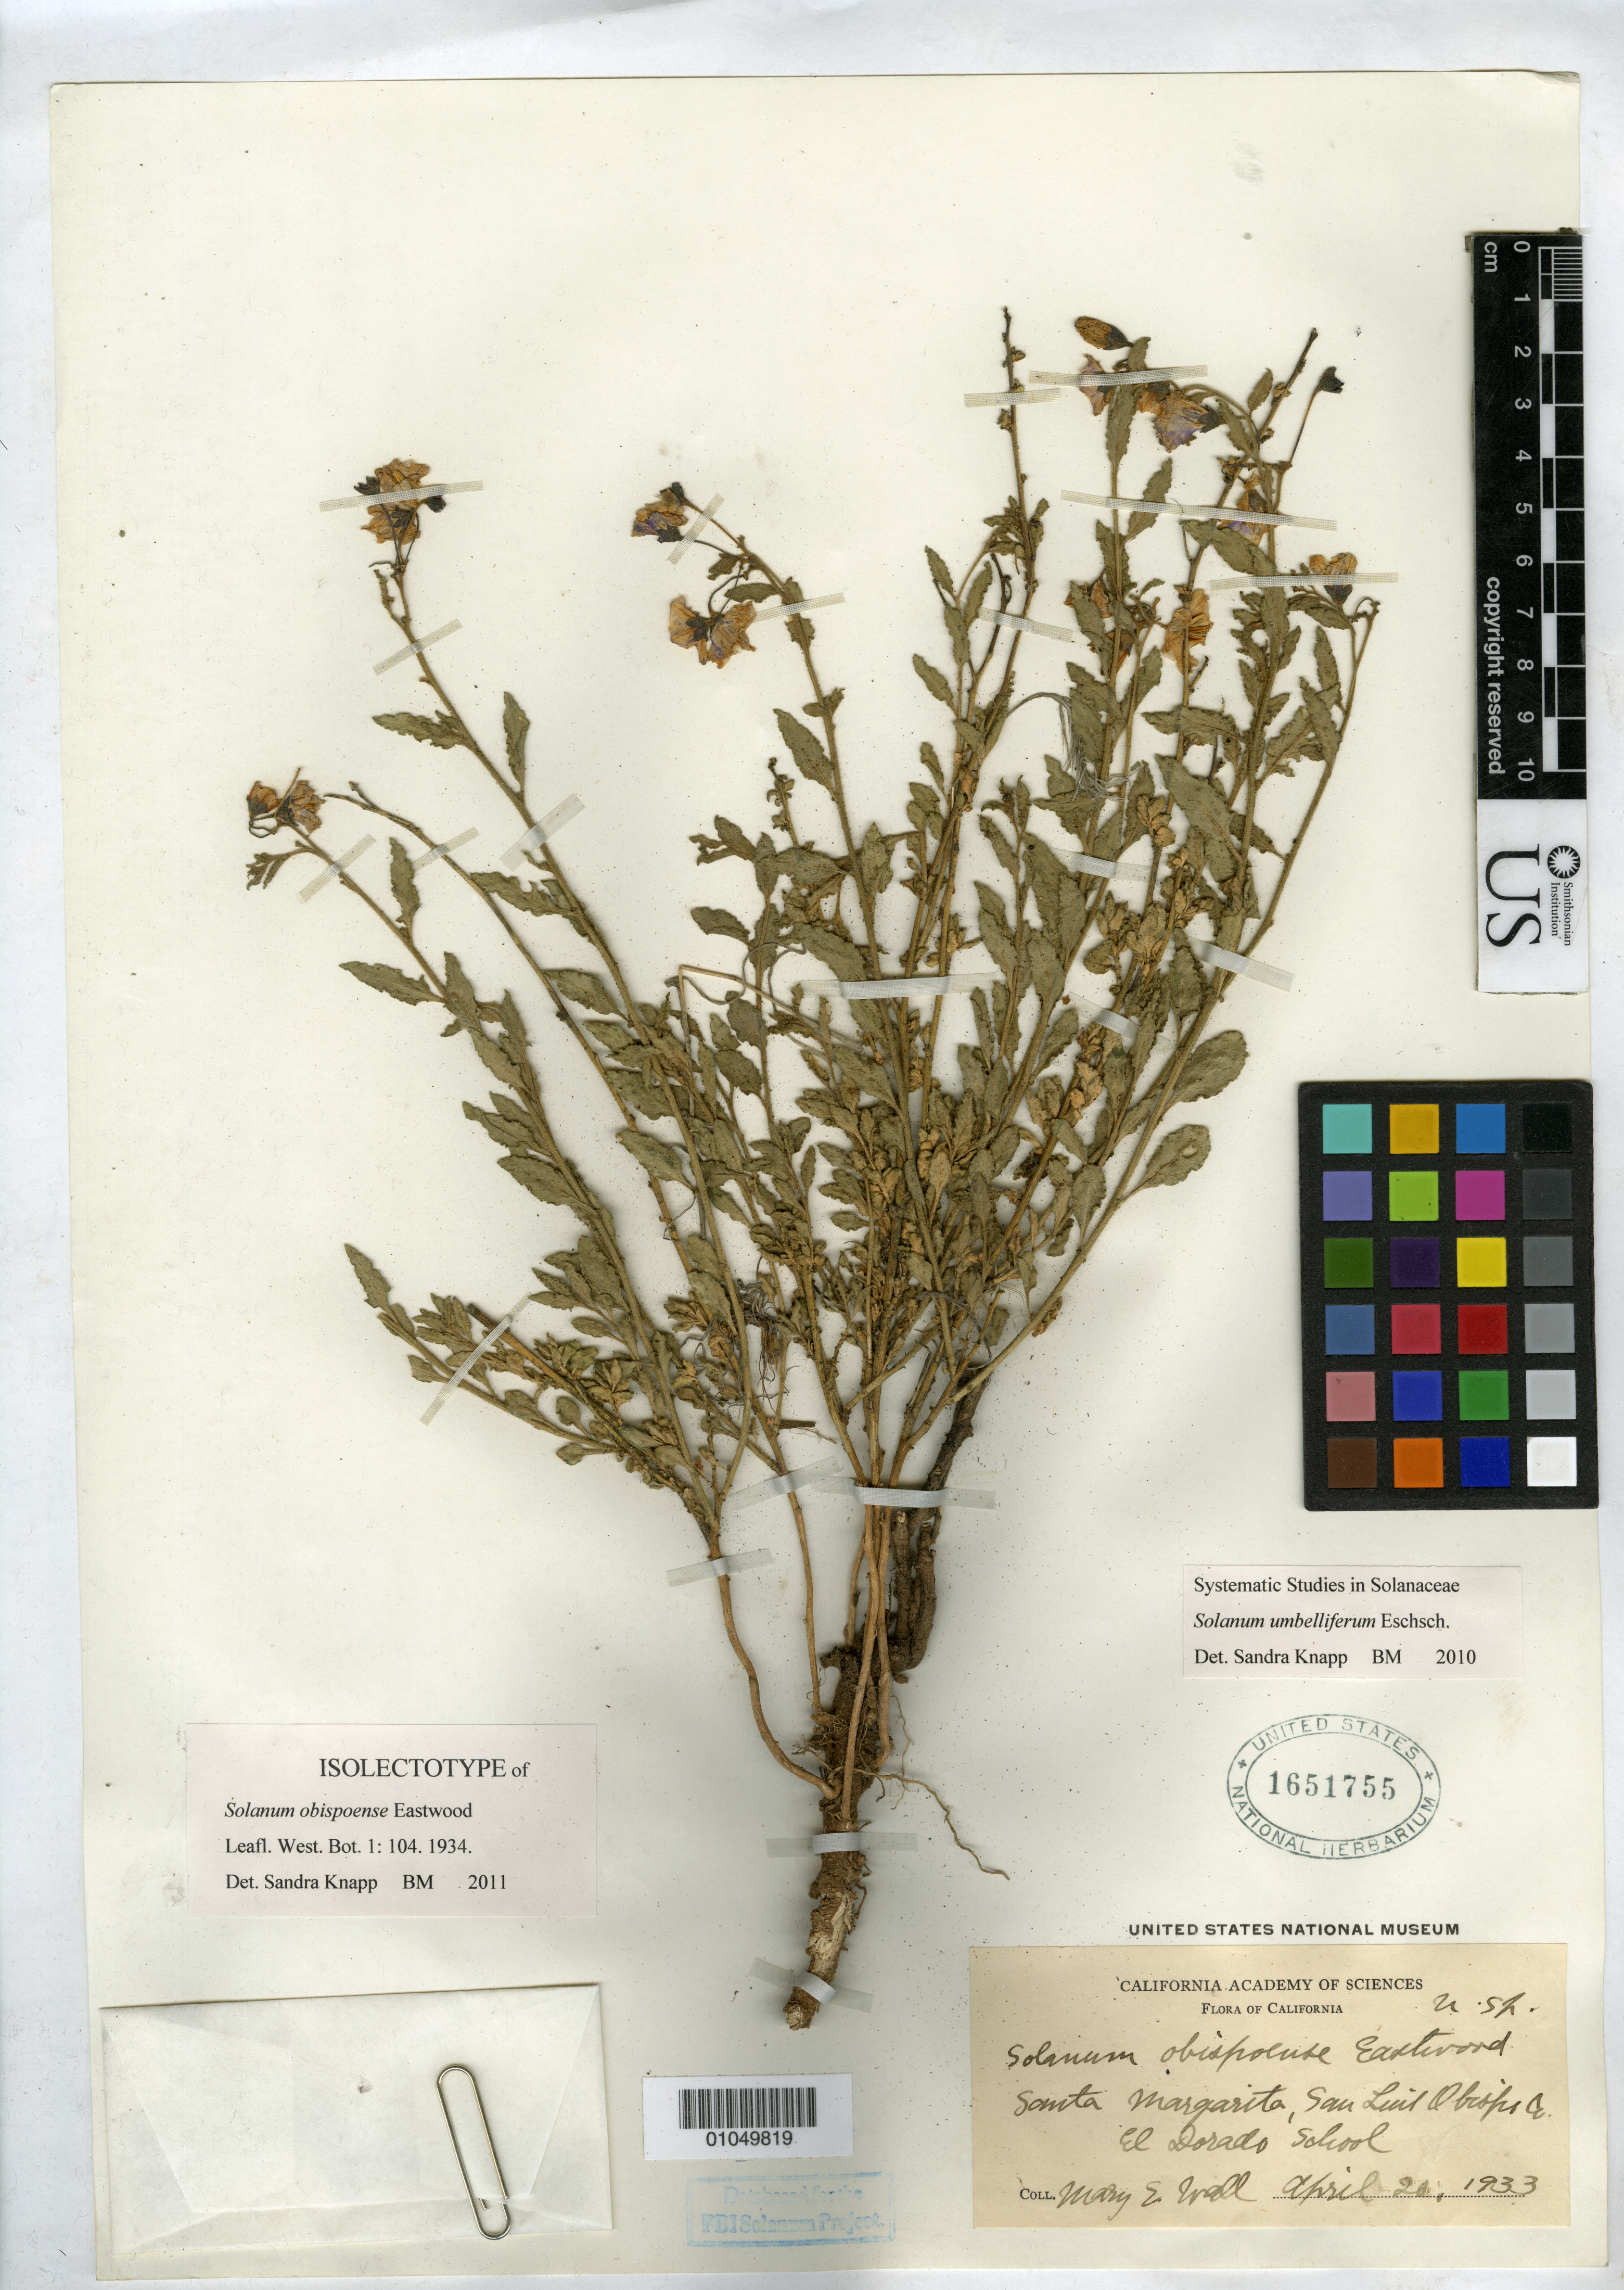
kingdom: Plantae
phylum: Tracheophyta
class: Magnoliopsida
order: Solanales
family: Solanaceae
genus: Solanum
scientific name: Solanum obispoense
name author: Eastw.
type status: Type Collection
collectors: M. Wall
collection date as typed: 20 Apr 1933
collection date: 1933-04-20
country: United States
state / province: California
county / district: San Luis Obispo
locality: Santa Margarita, San Luis Obispo Co., El Dorado School.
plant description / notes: Annotated by Knapp (2011) as "isolectotype", lectotypification apparently ined.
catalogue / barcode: US 15651755